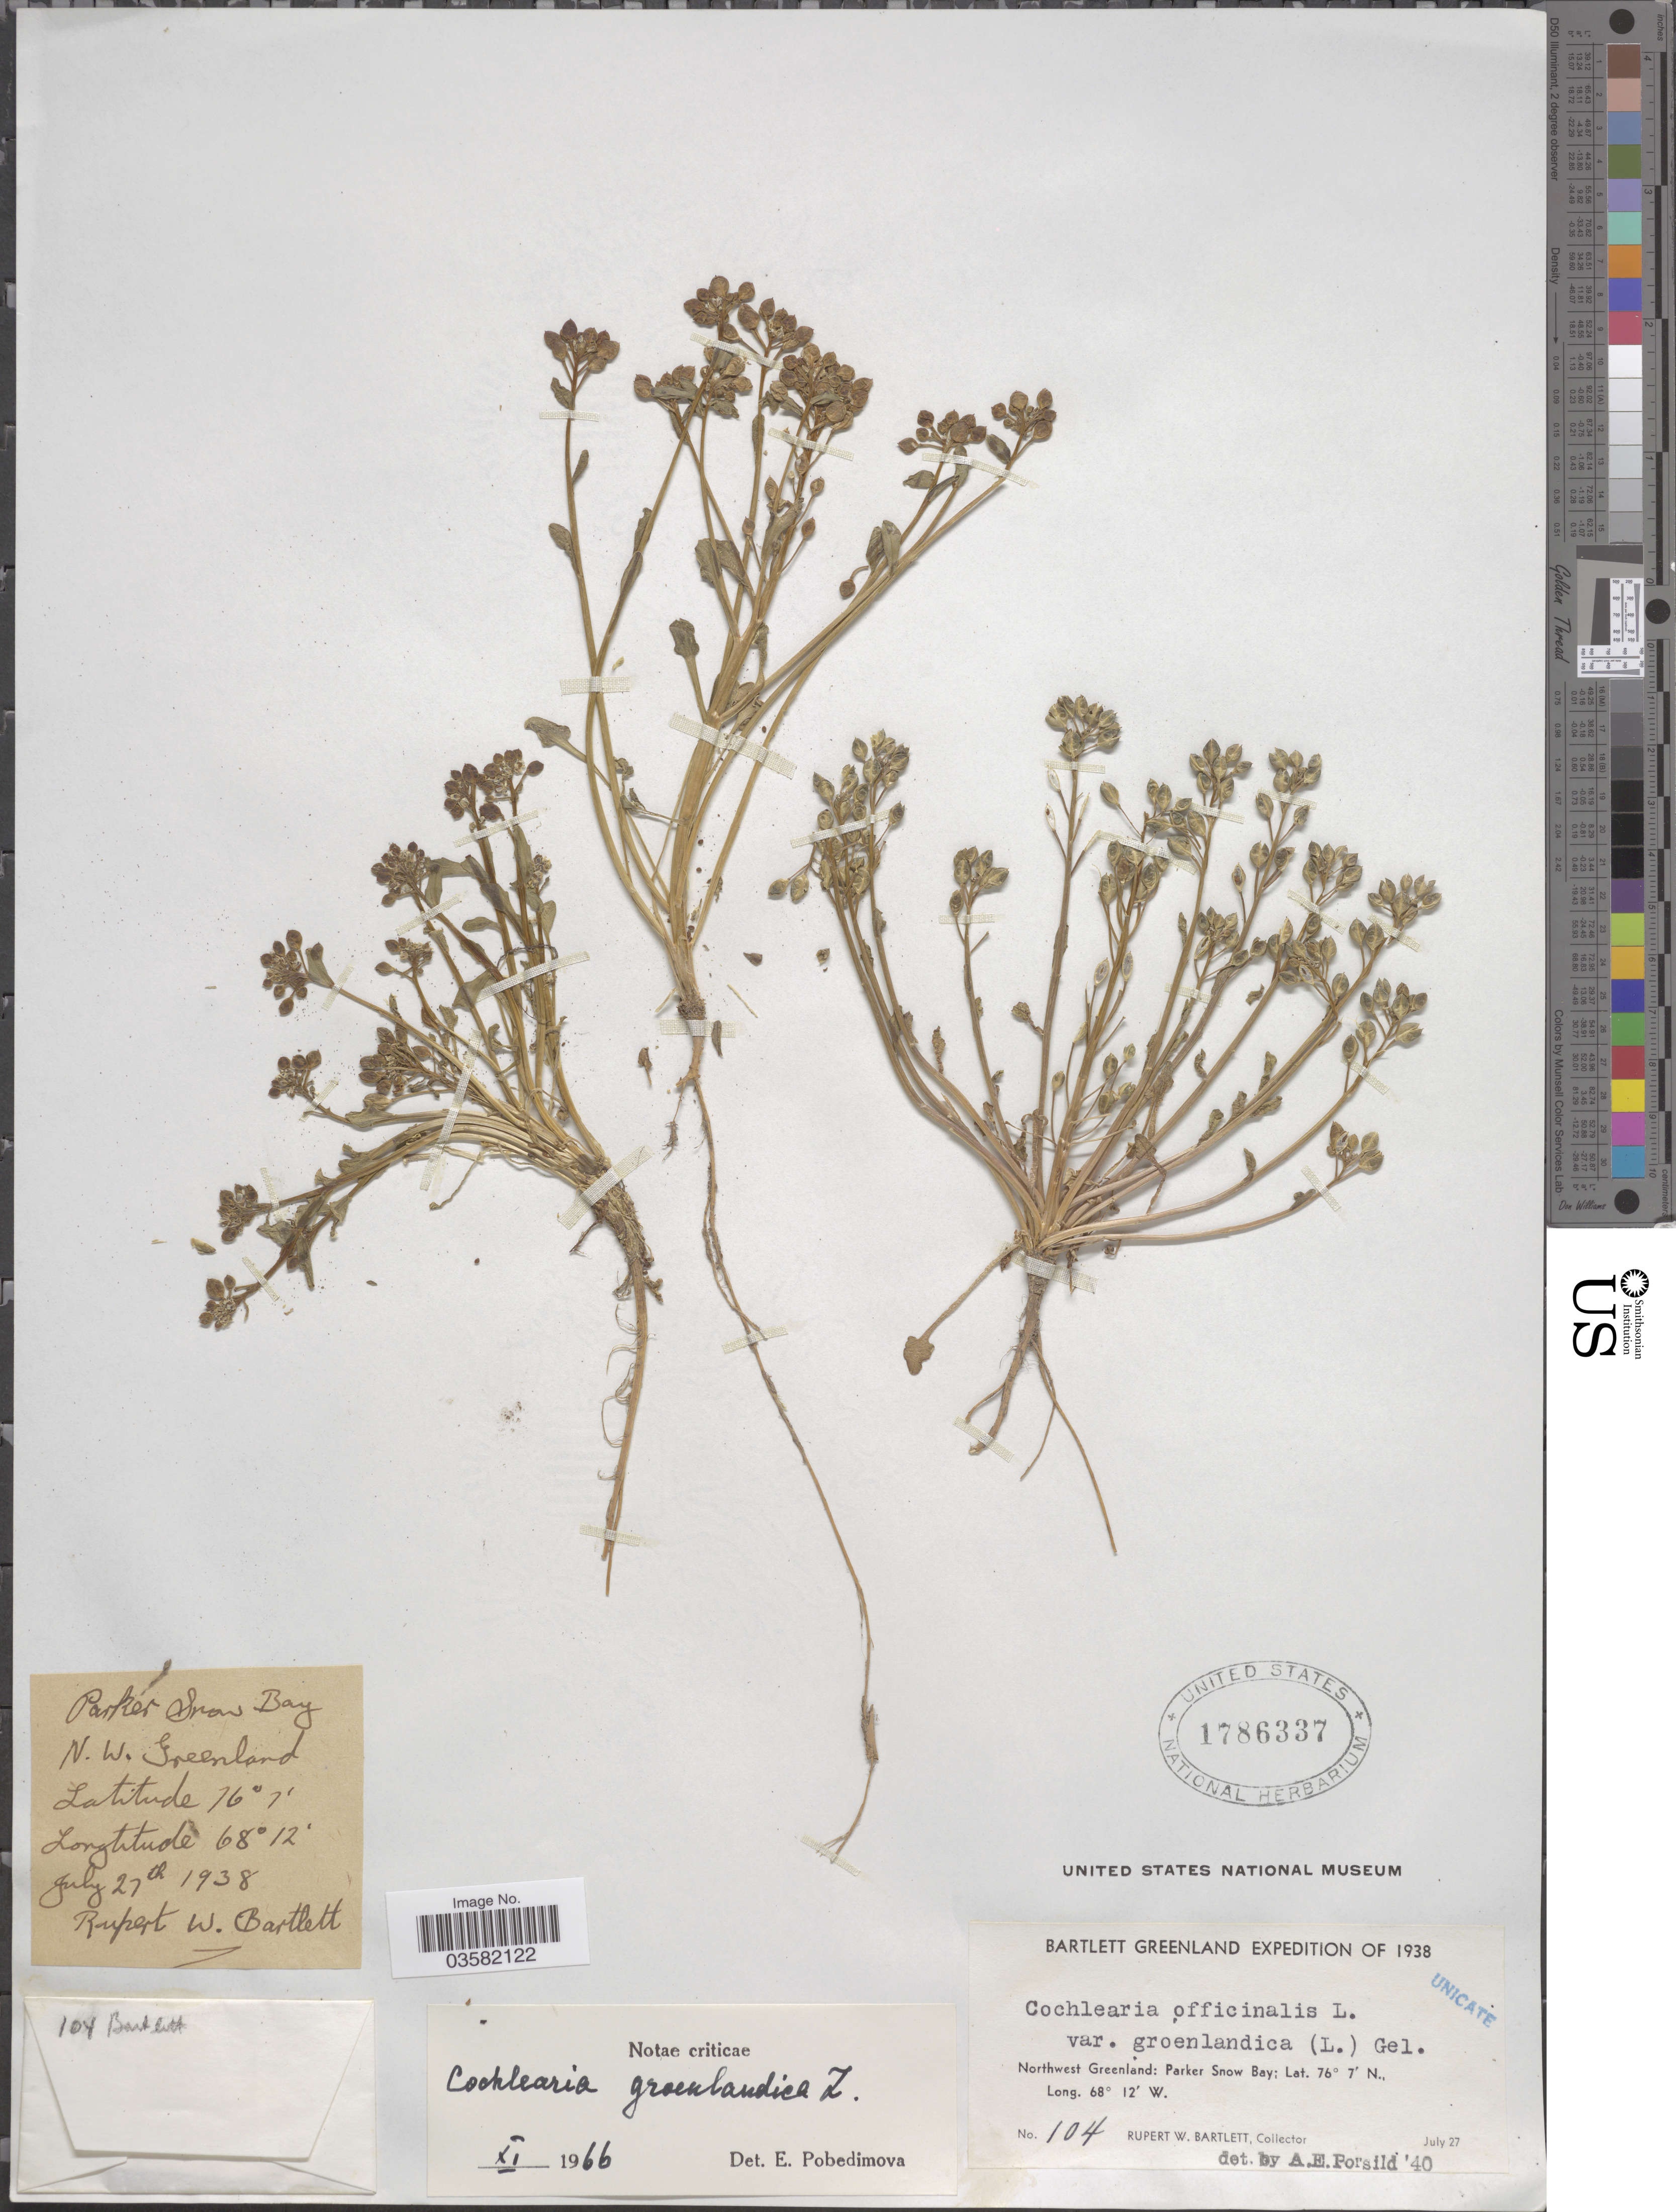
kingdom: Plantae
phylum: Tracheophyta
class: Magnoliopsida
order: Brassicales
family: Brassicaceae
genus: Cochlearia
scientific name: Cochlearia groenlandica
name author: L.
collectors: R. W. Bartlett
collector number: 104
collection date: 1938-07-27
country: Greenland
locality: Northwest Greenland: Parker Snow Bay.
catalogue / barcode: US 1786337